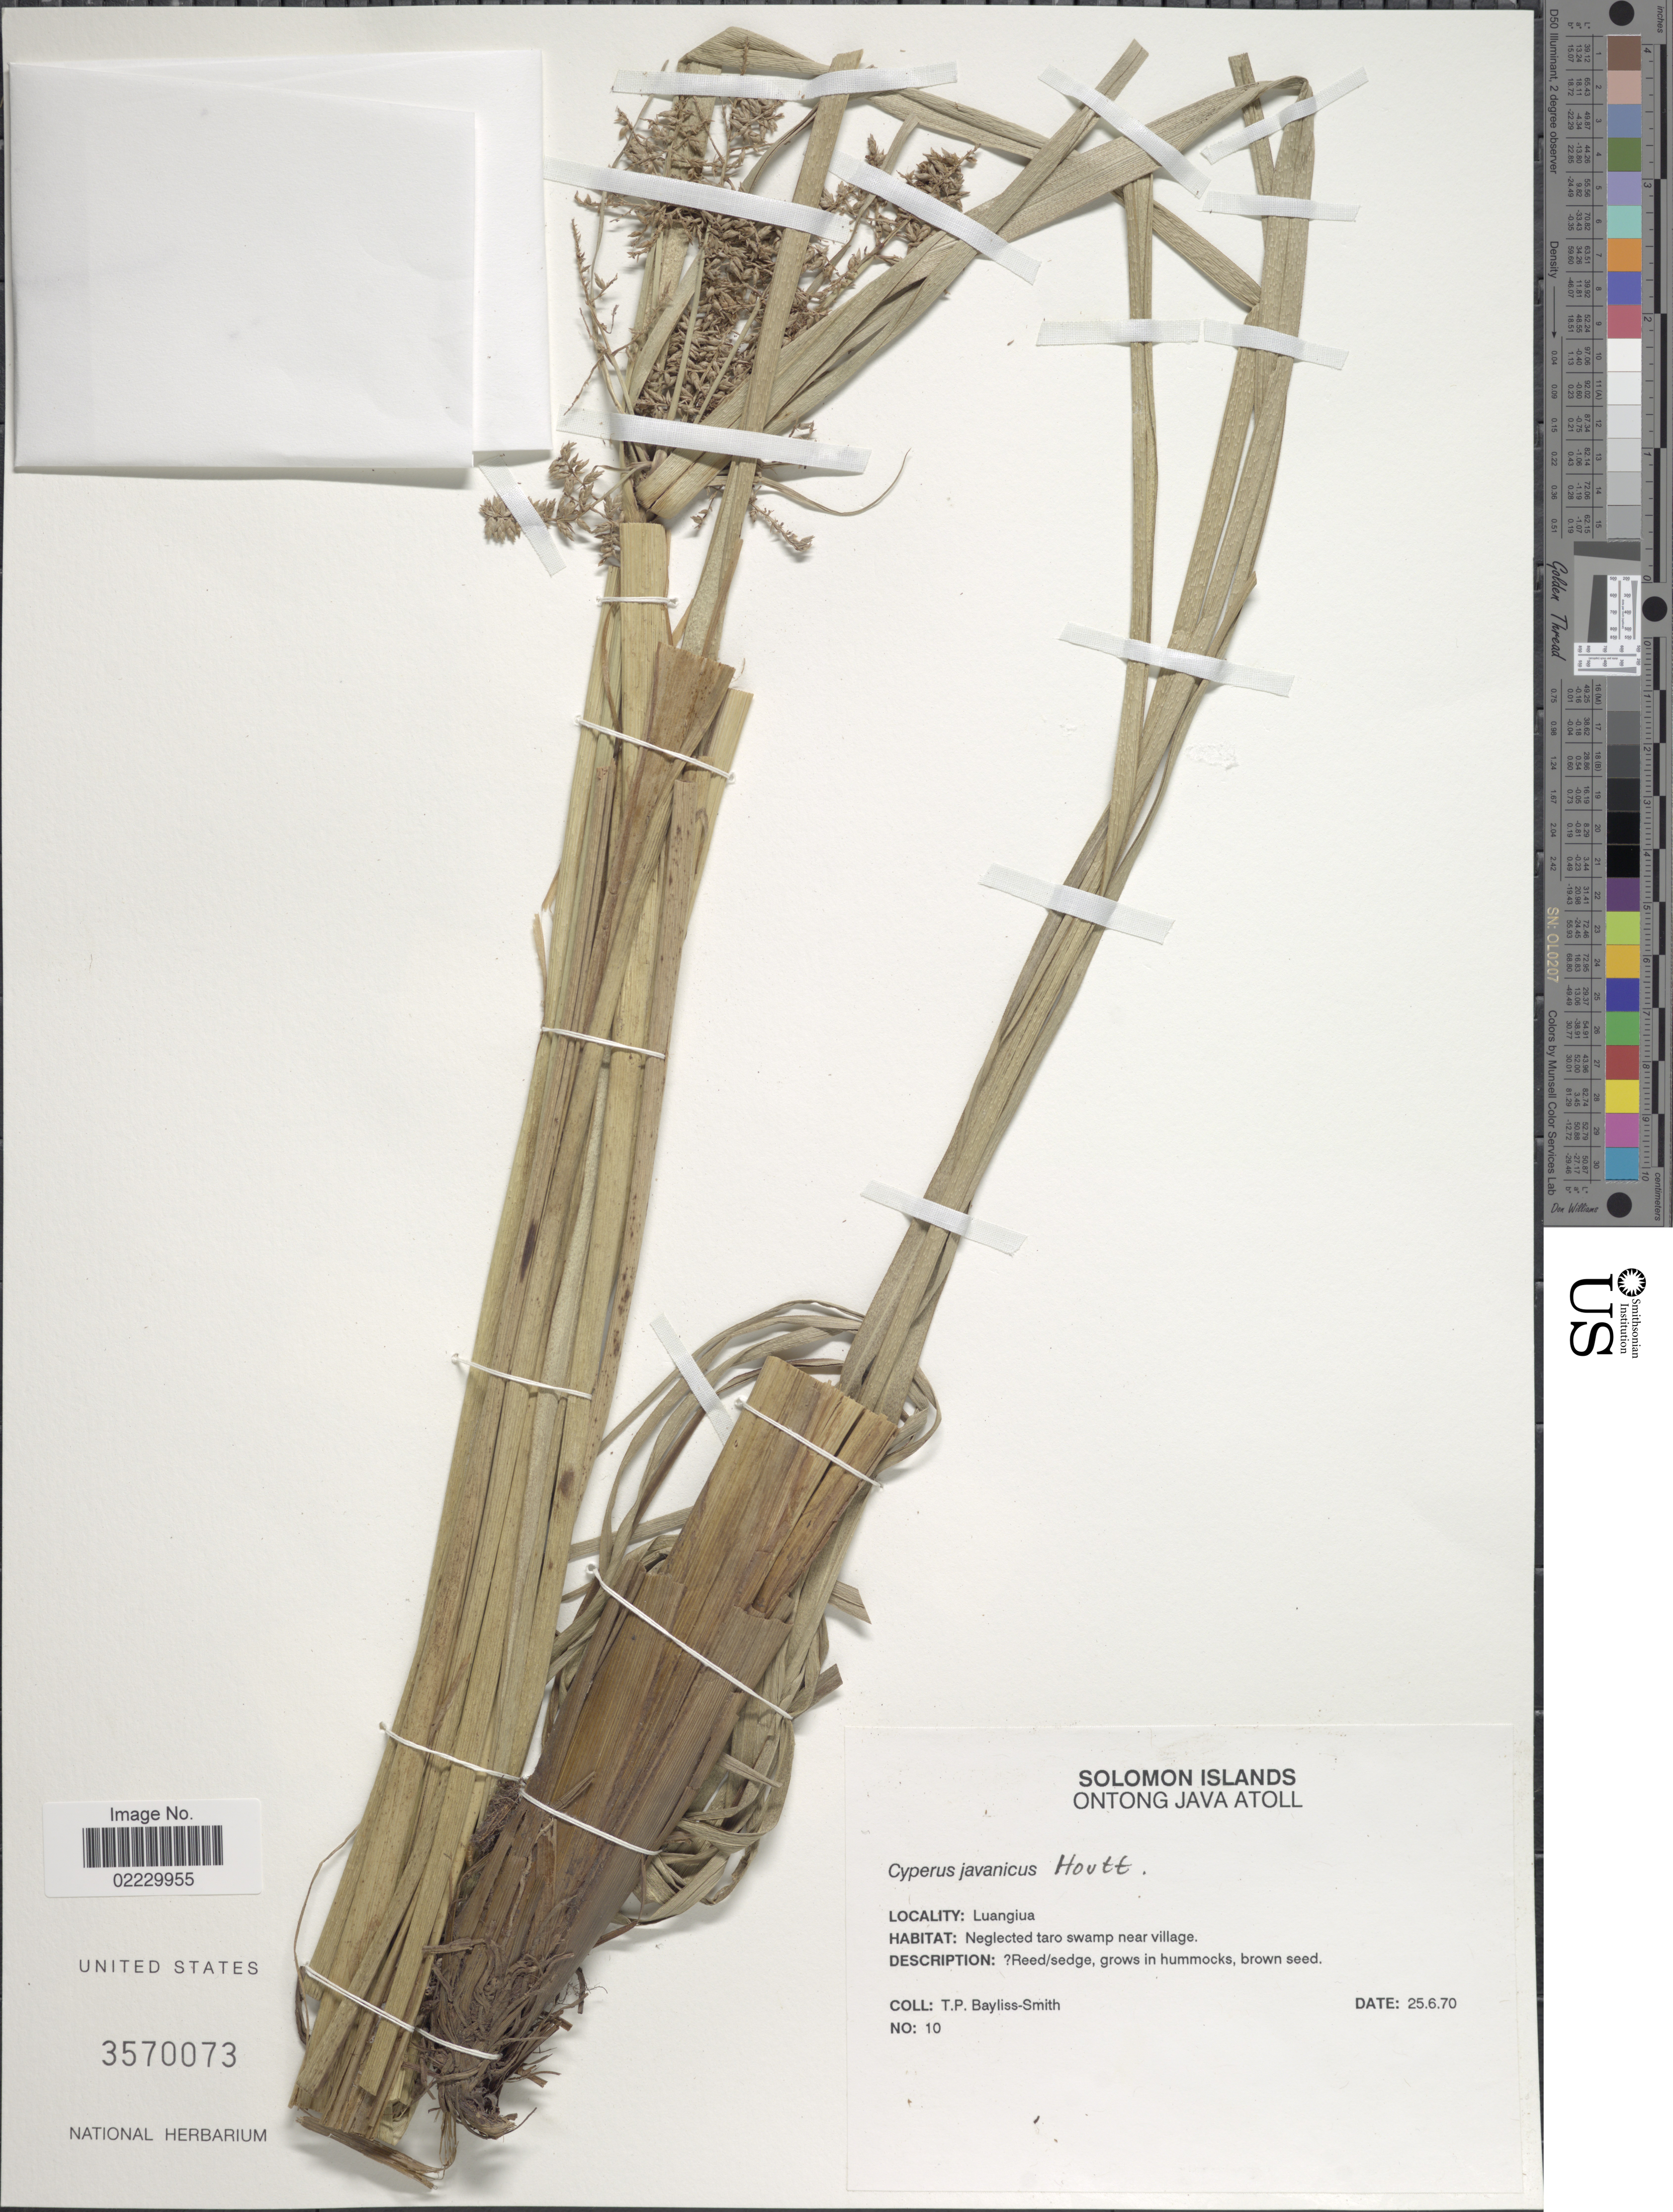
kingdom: Plantae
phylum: Tracheophyta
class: Liliopsida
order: Poales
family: Cyperaceae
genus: Cyperus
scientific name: Cyperus javanicus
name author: Houtt.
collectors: T. P. Bayliss-Smith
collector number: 10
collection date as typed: Transcribed d/m/y: 25/6/70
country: Solomon Islands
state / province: Solomon Island Outliers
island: Ontong Java [Luanguia] Atoll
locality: Ontong Java Atoll. Luangiua, near village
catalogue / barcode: US 3570073